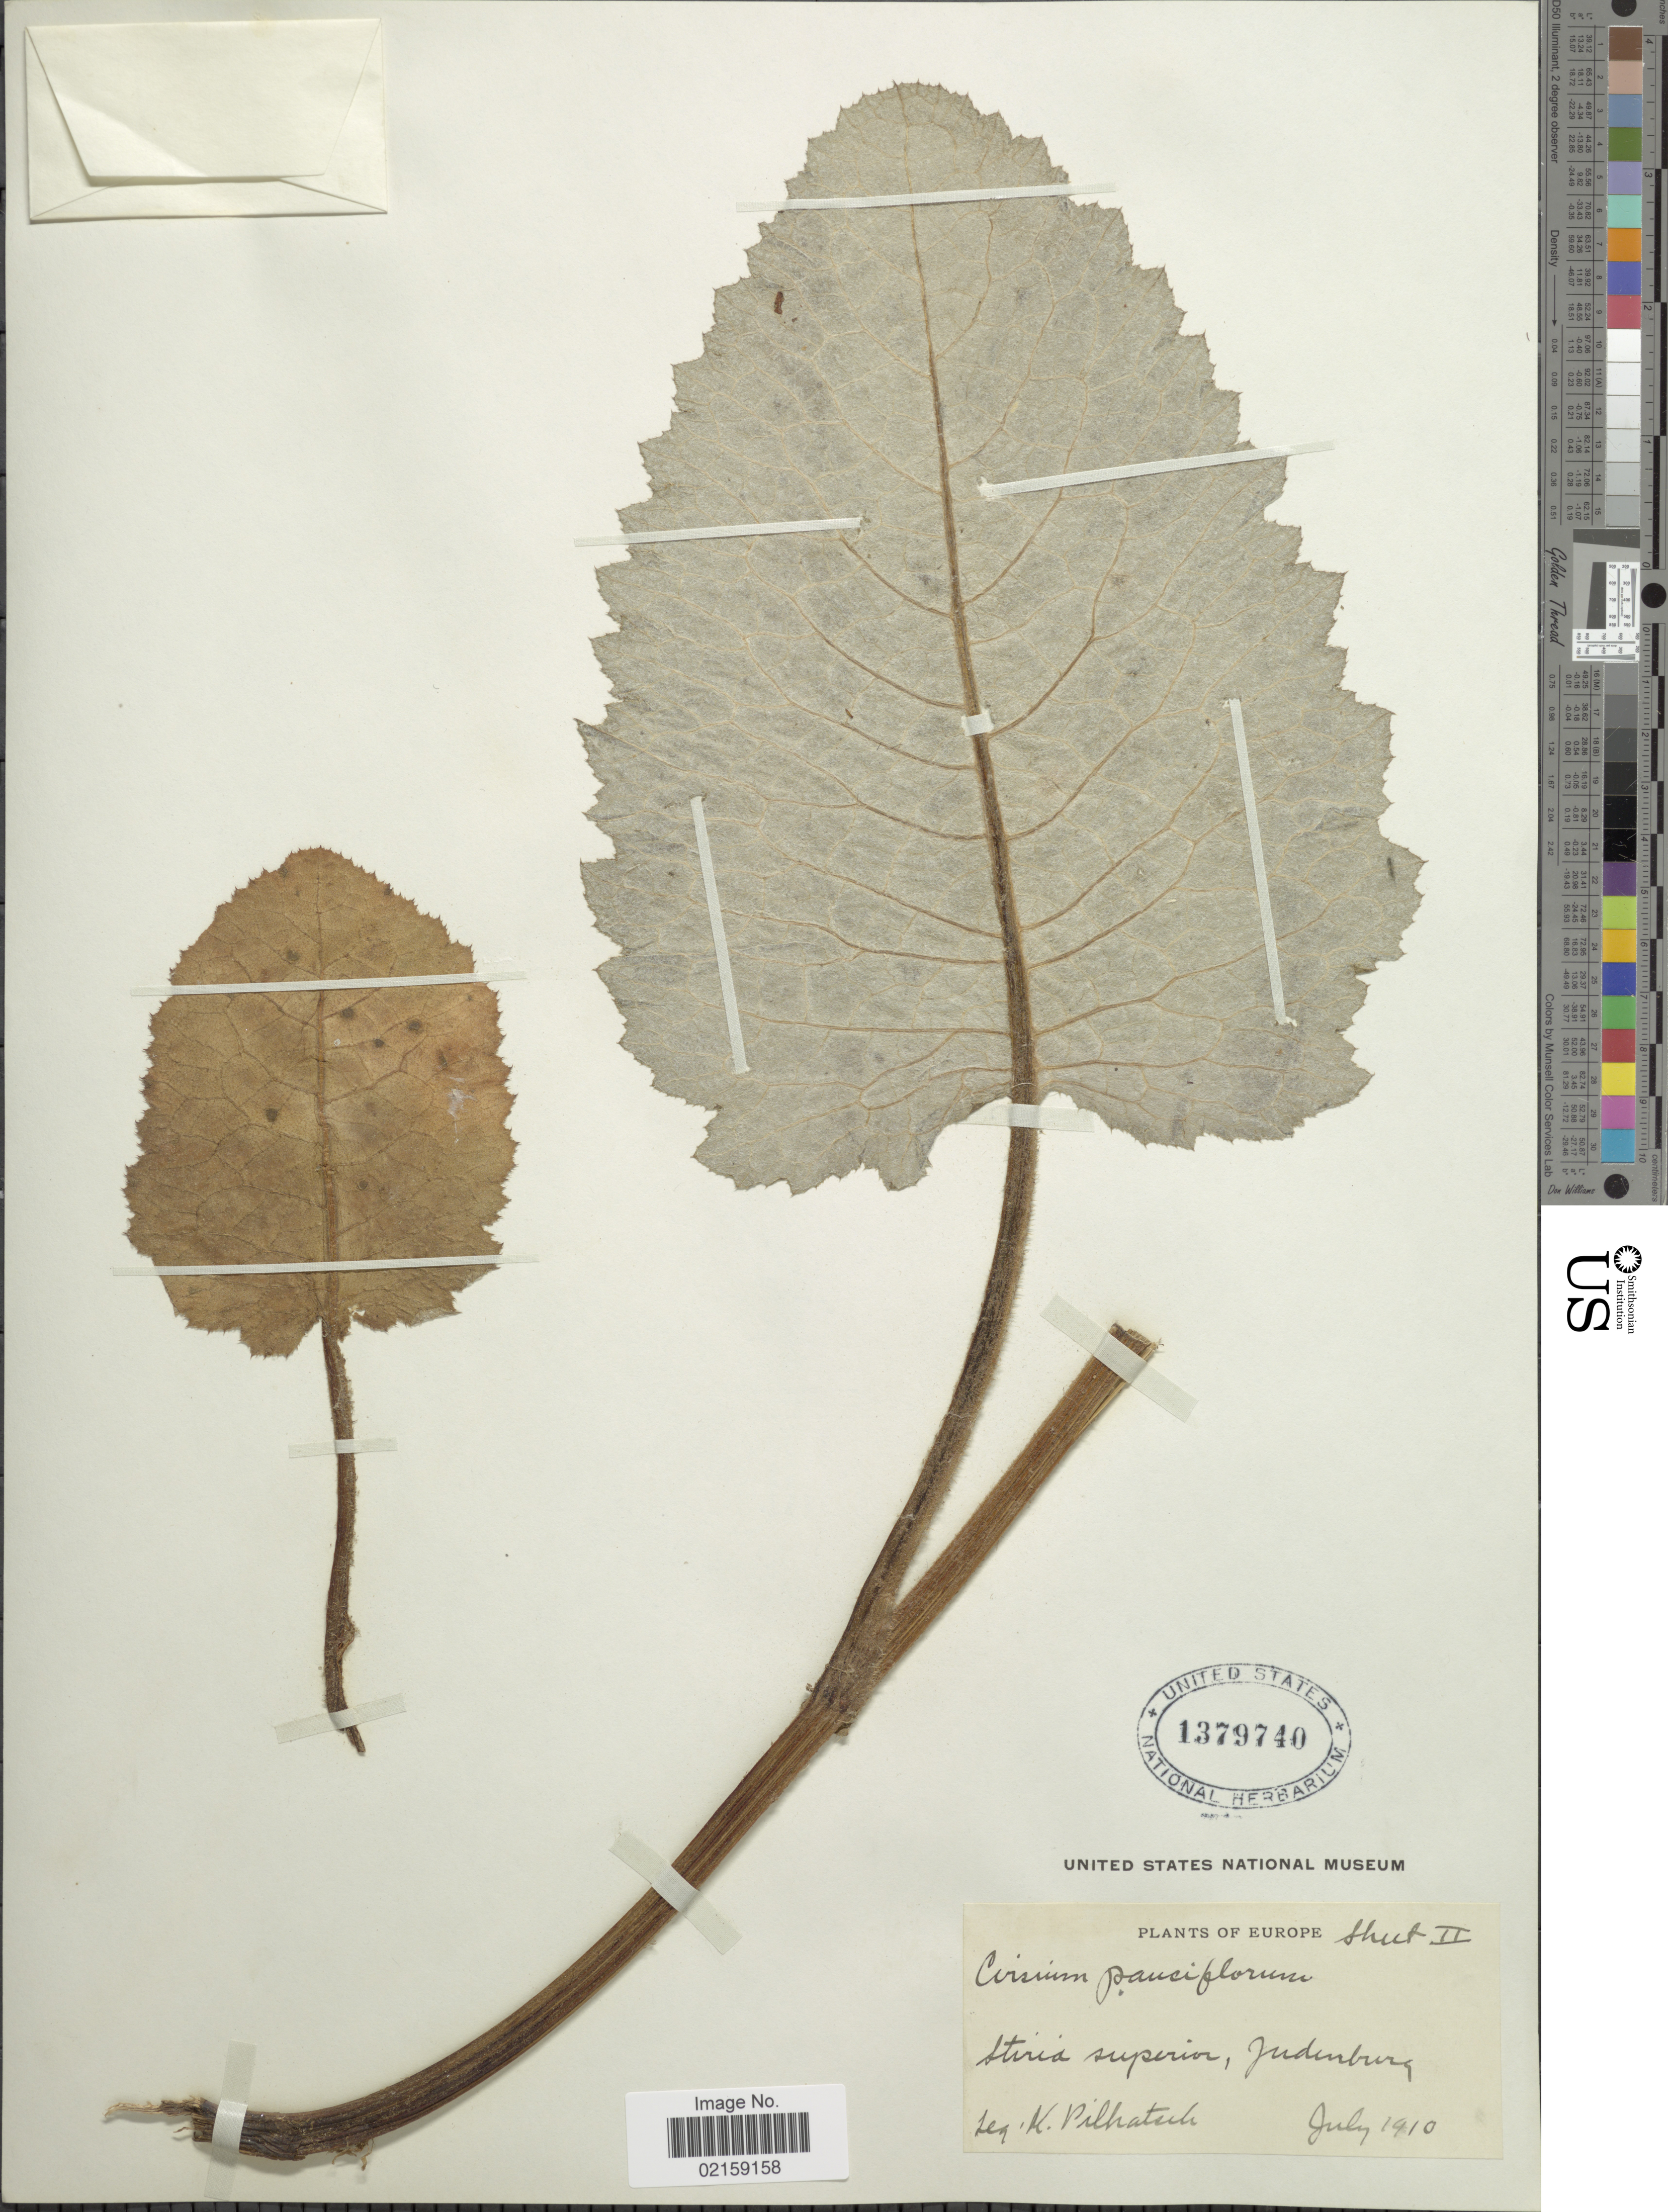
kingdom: Plantae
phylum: Tracheophyta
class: Magnoliopsida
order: Asterales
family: Asteraceae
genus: Cirsium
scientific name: Cirsium waldsteinii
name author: Rouy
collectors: K. Pilhatsch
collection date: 1910-07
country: Austria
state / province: Steiermark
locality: Stiria superior, Judenburg, Europe.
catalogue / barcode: US 1379740